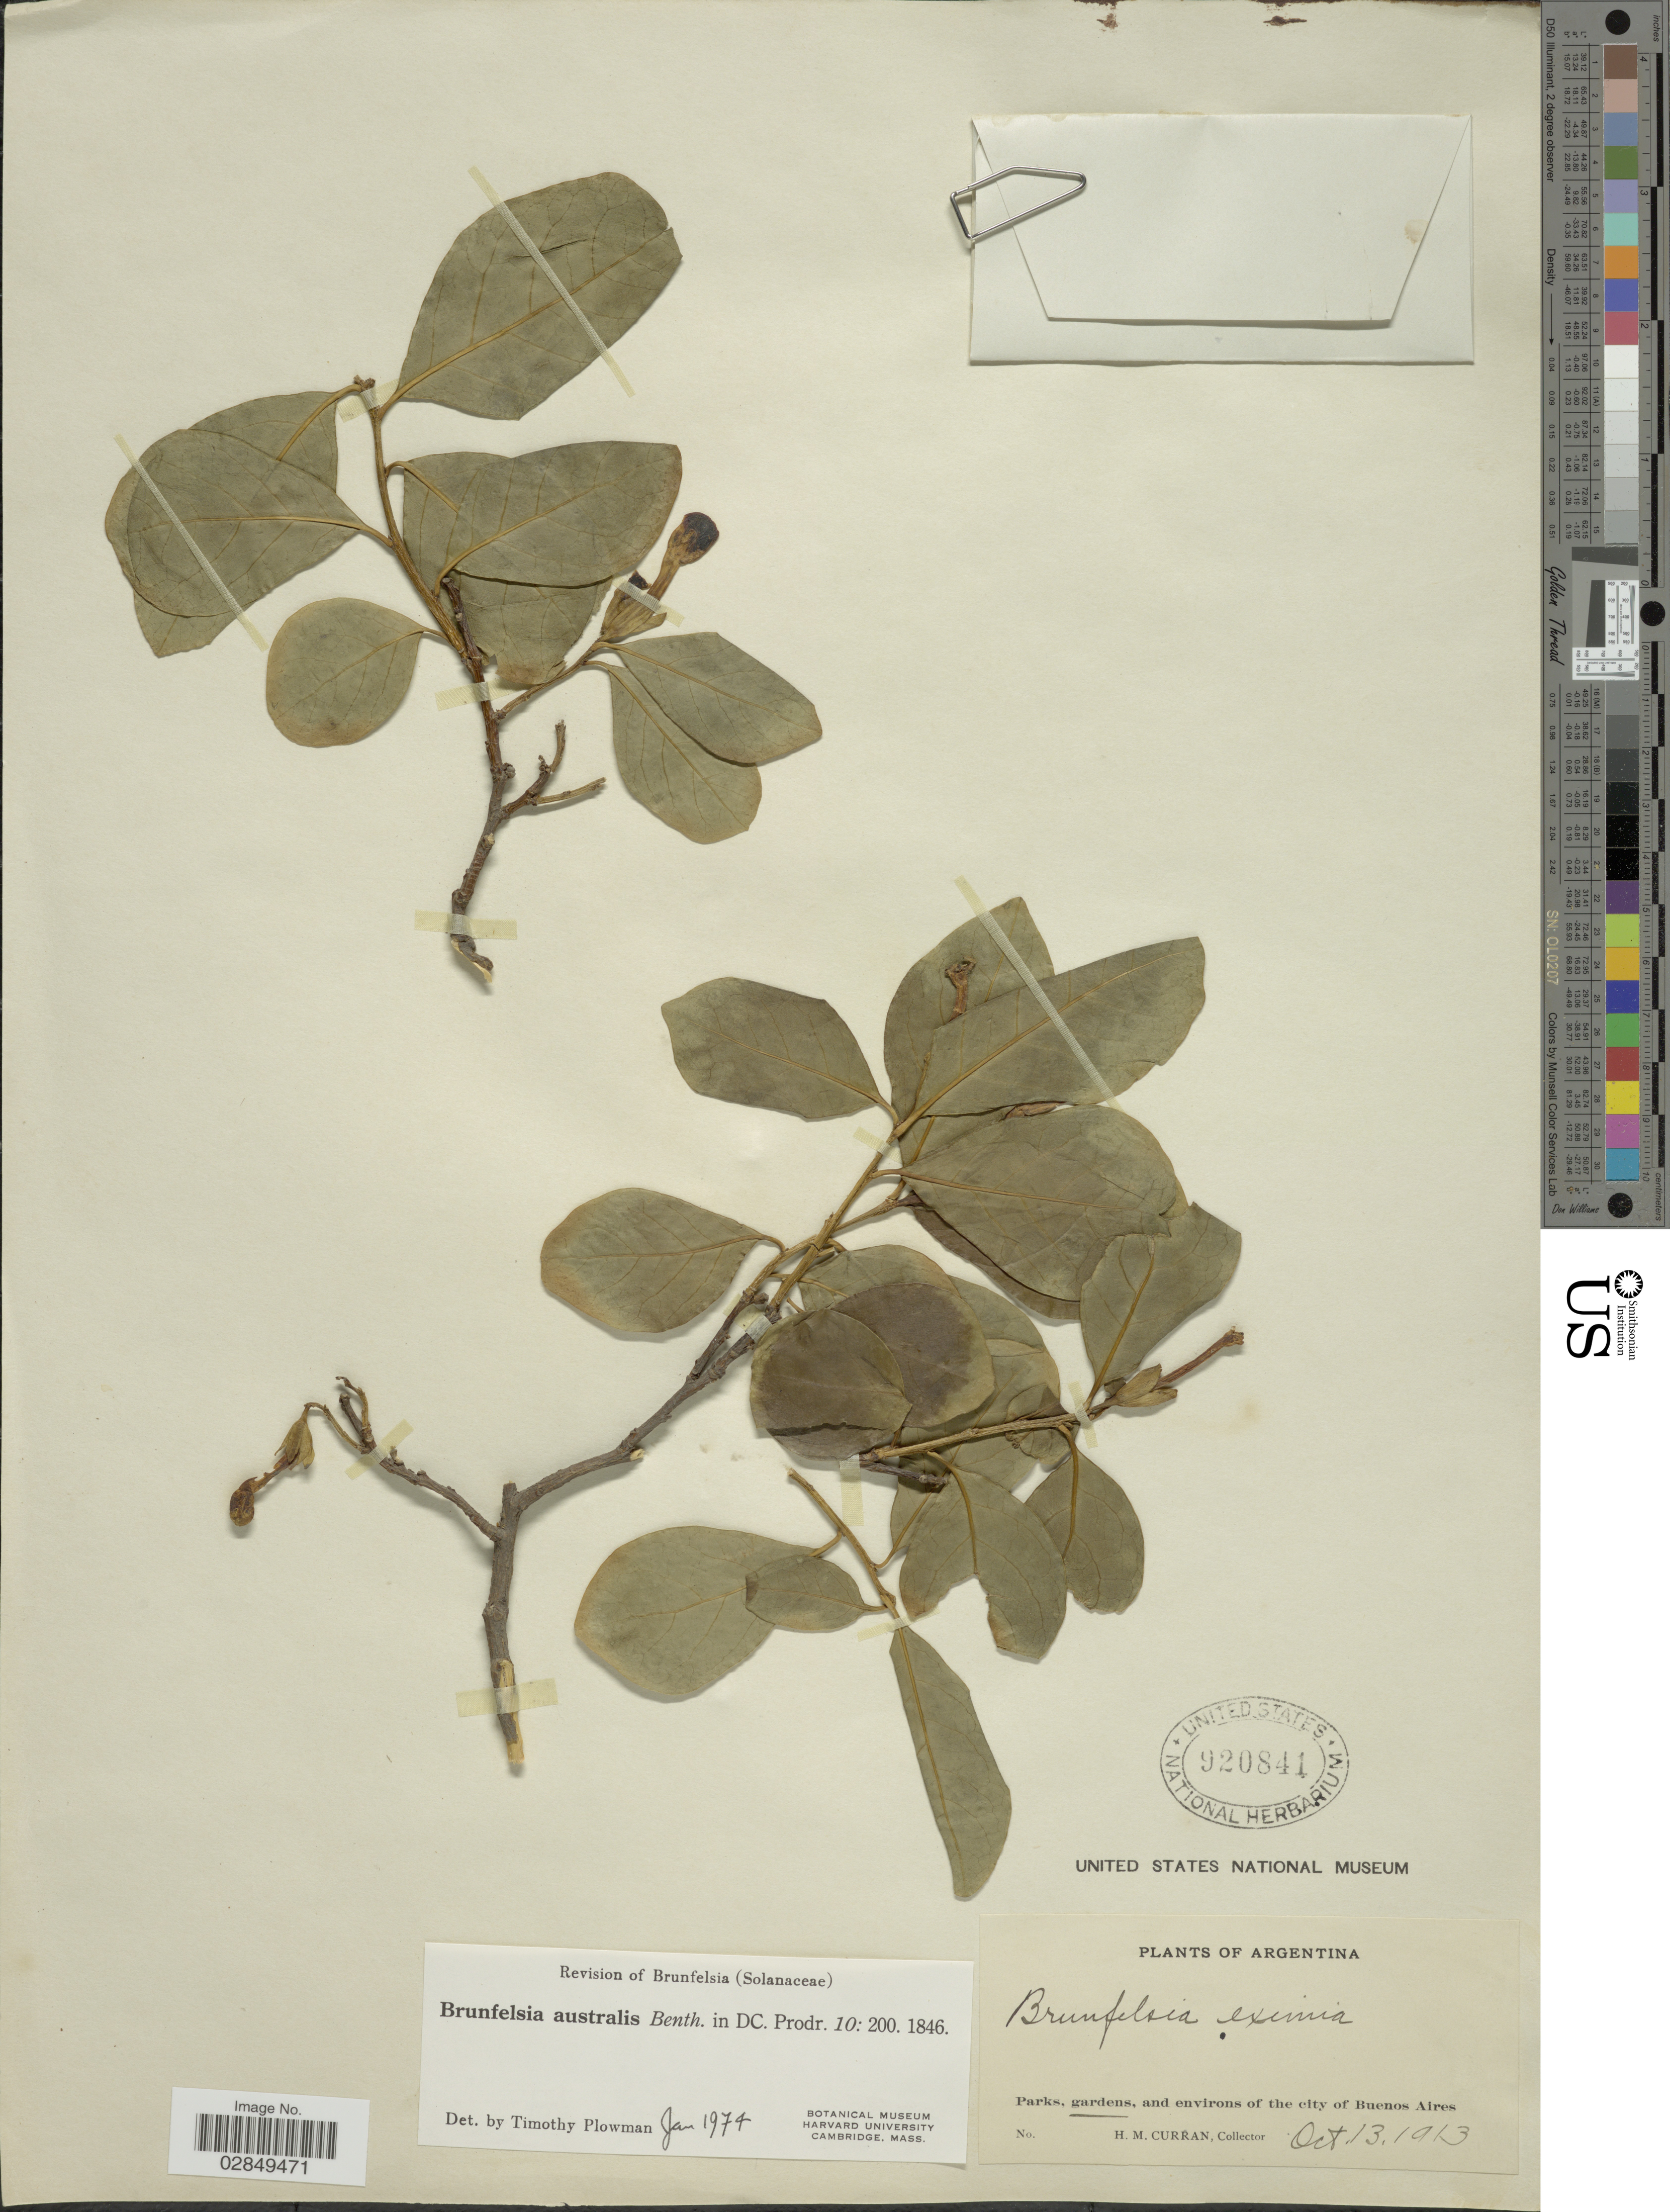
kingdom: Plantae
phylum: Tracheophyta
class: Magnoliopsida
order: Solanales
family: Solanaceae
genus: Brunfelsia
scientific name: Brunfelsia australis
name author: Benth.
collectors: H. M. Curran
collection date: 1913-10-13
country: Argentina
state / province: Buenos Aires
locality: Parks, gardens and environs of the city of Buenos Aires.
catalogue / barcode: US 920841